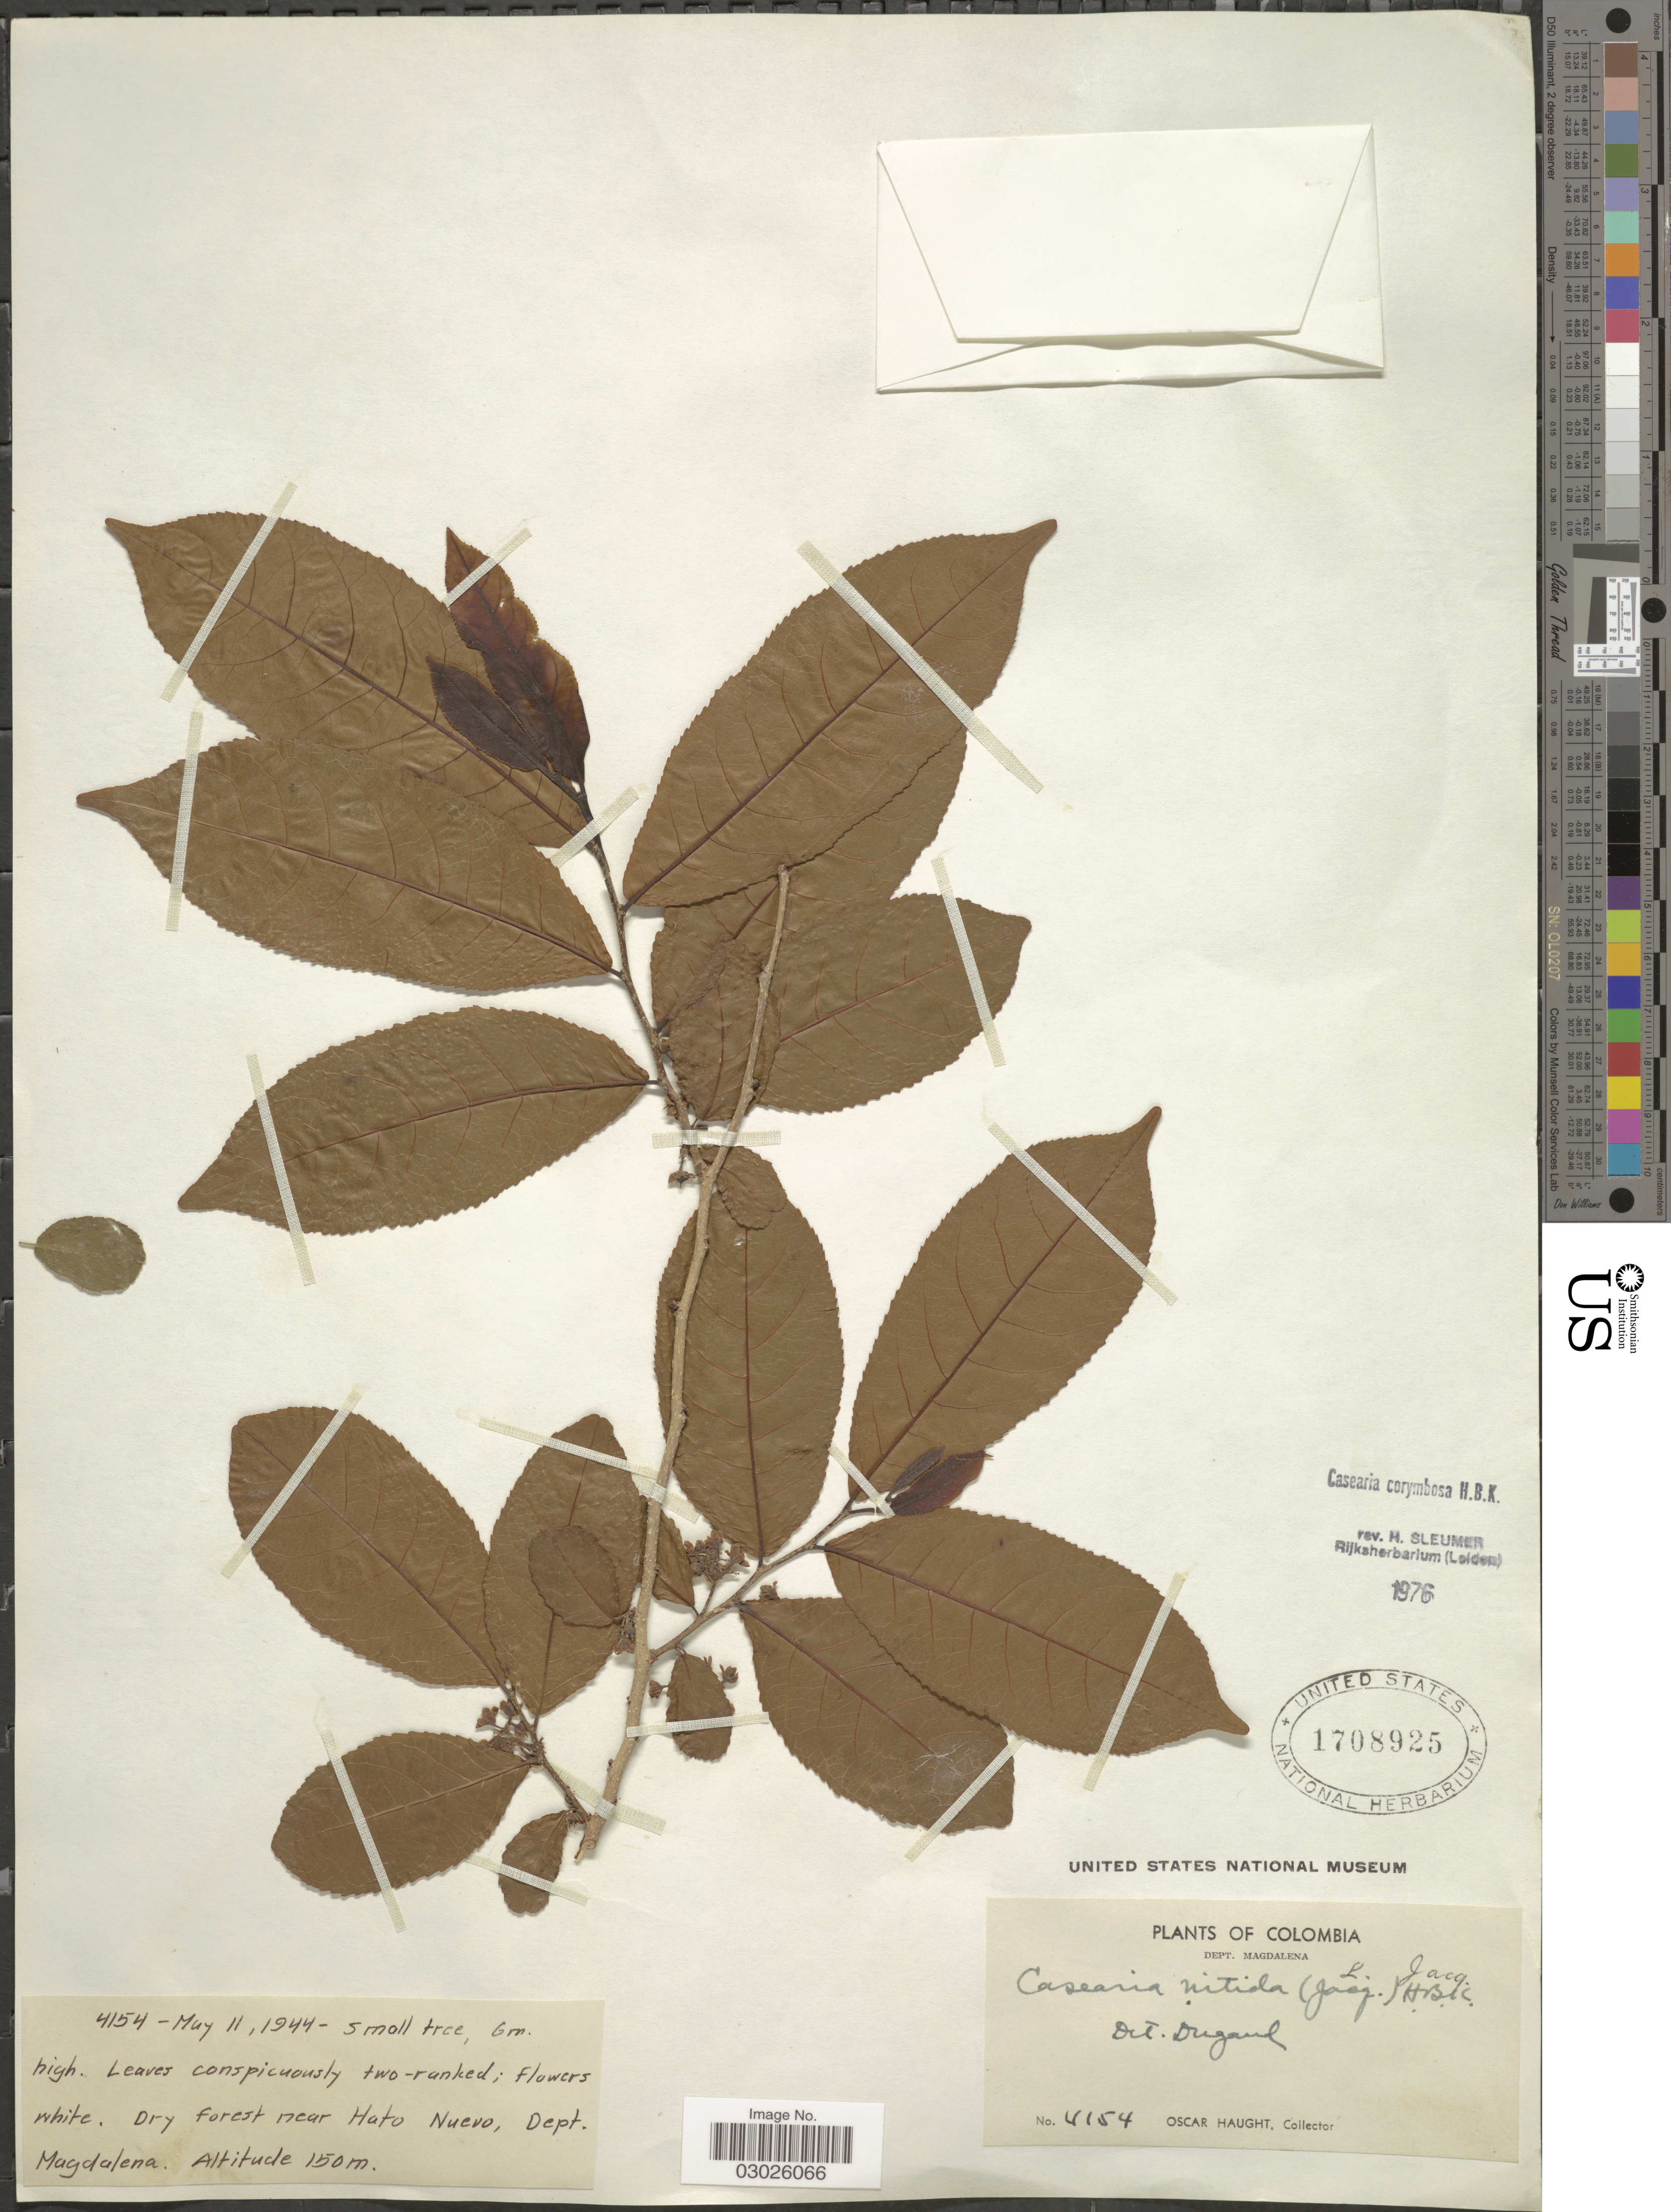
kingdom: Plantae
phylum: Tracheophyta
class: Magnoliopsida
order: Malpighiales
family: Salicaceae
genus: Casearia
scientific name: Casearia corymbosa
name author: Kunth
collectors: O. Haught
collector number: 4154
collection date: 1944-05-11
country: Colombia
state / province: Magdalena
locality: Dept. Magdalena, Dry forest near Hato Neuvo.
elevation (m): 150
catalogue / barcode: US 1708925